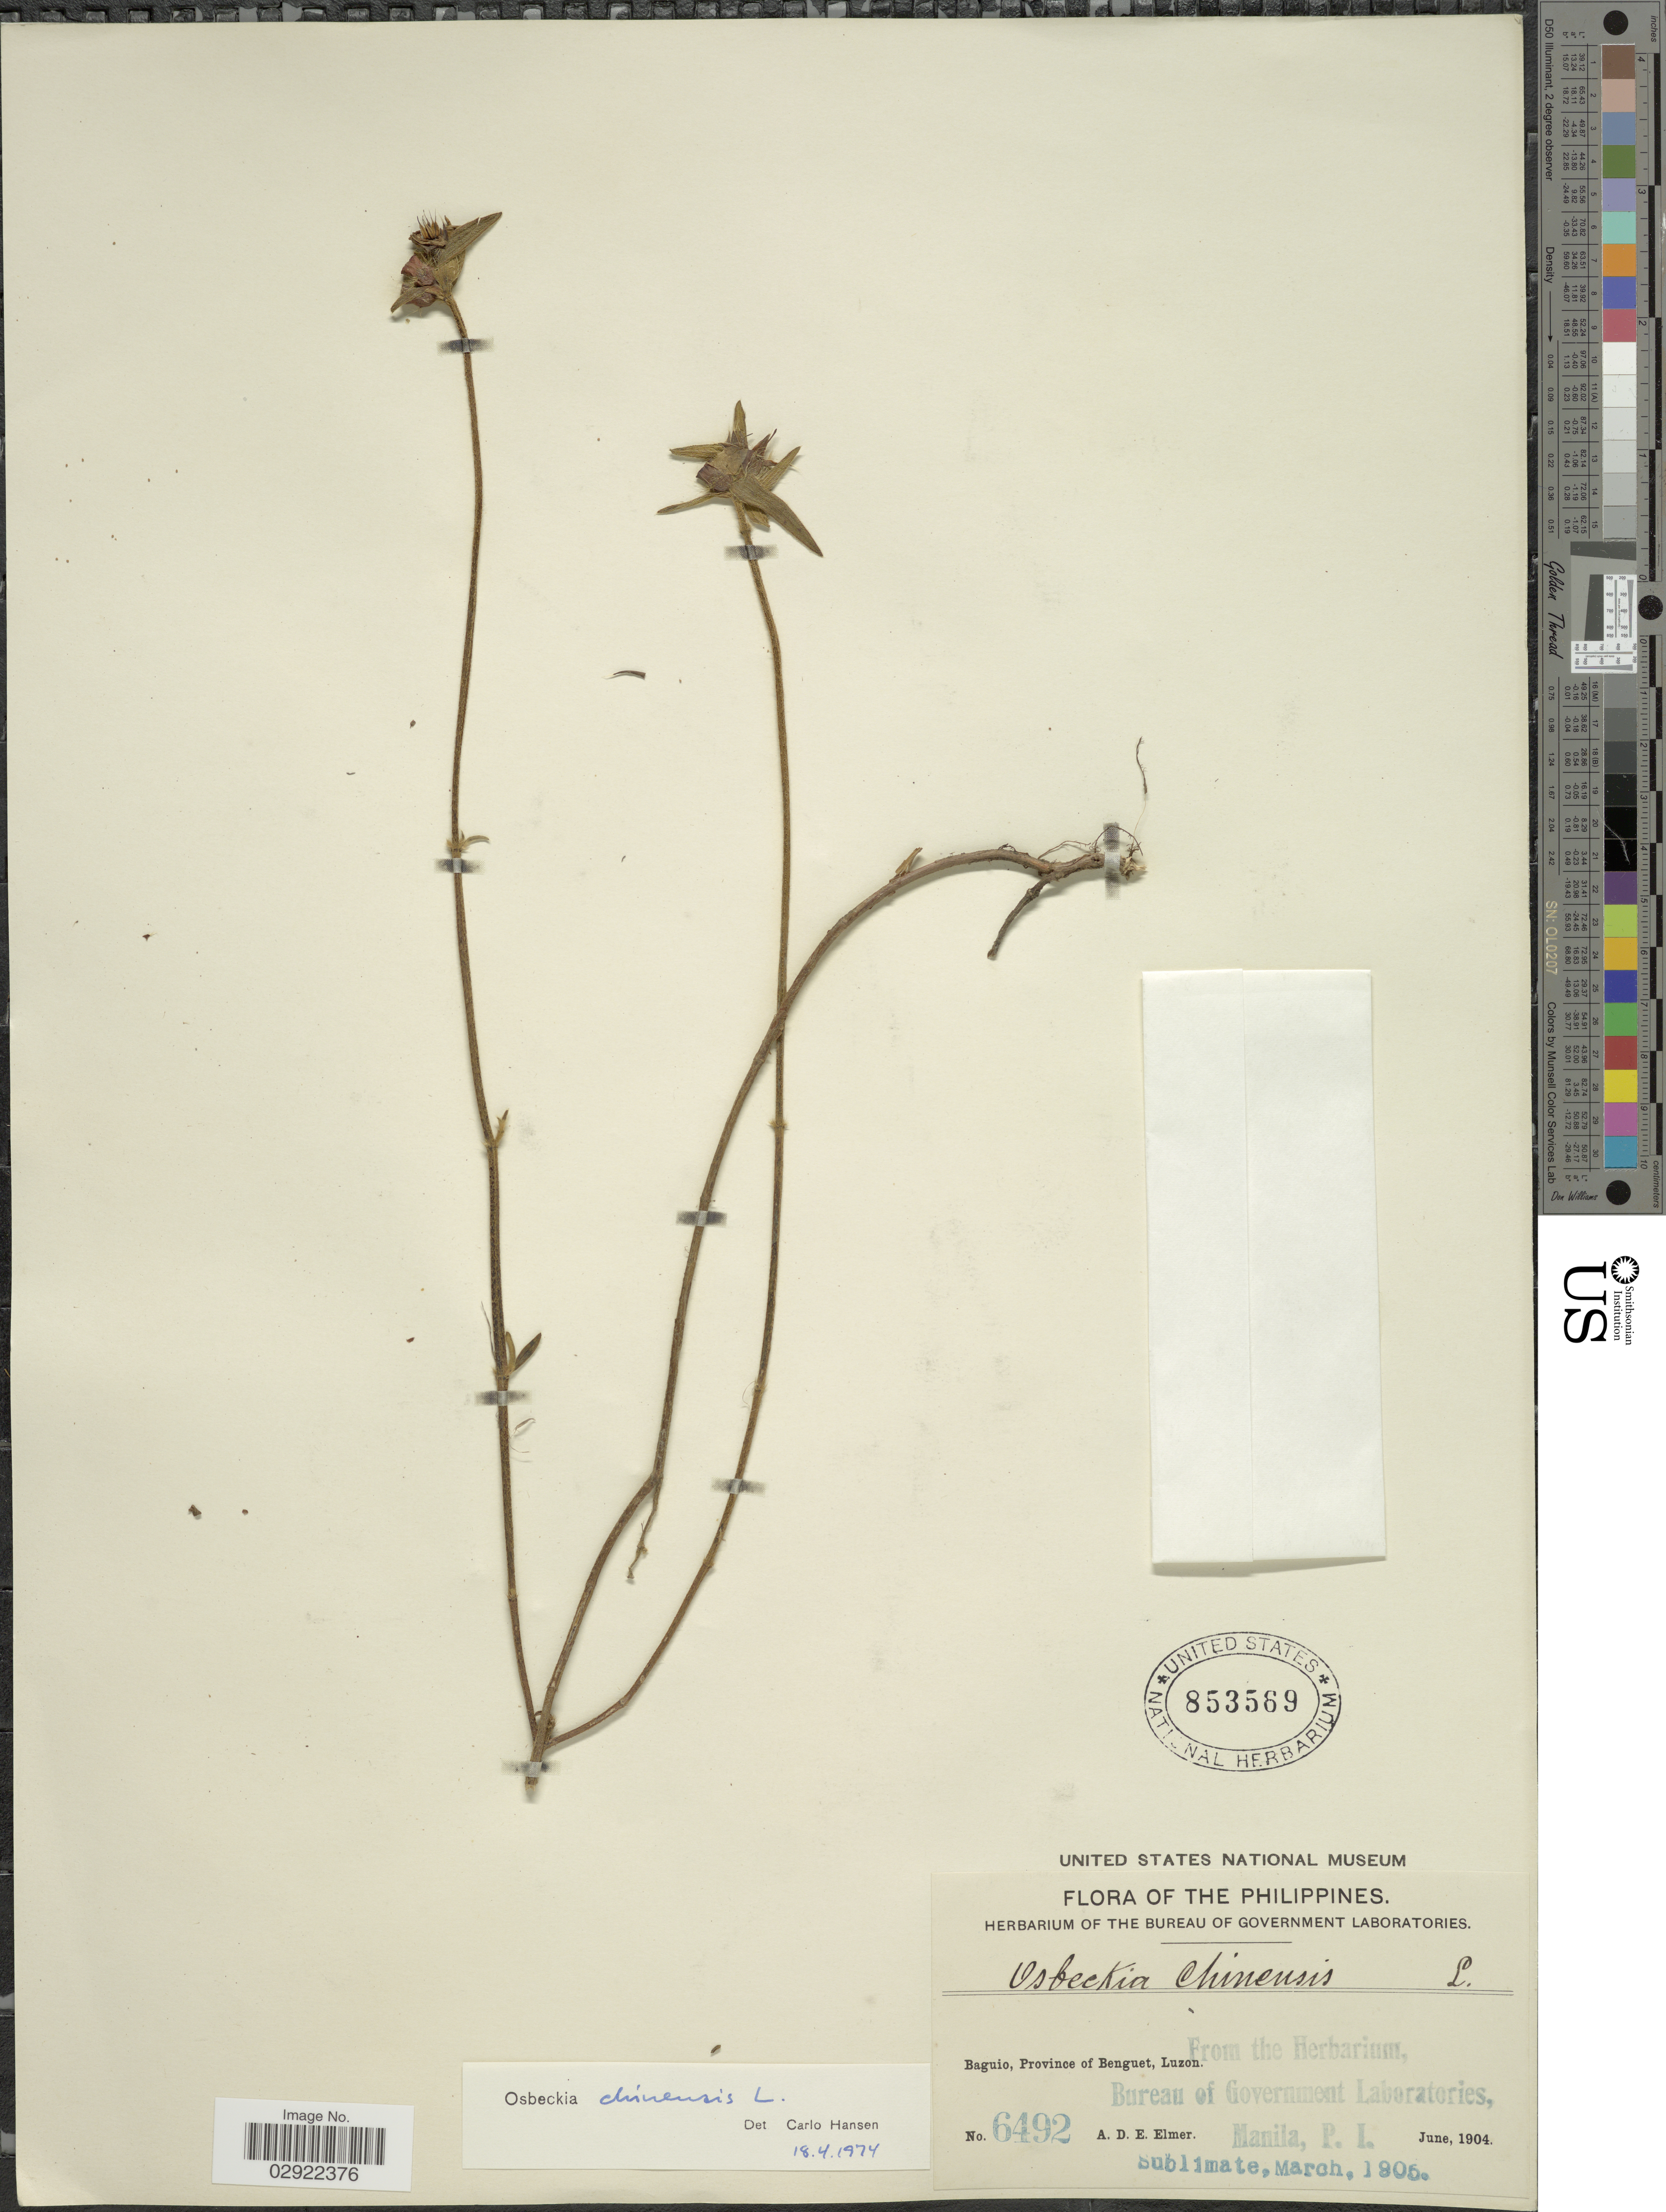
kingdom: Plantae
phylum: Tracheophyta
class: Magnoliopsida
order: Myrtales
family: Melastomataceae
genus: Osbeckia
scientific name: Osbeckia chinensis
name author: L.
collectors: A. D. E. Elmer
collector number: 6492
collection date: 1904-06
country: Philippines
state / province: Cordillera (Administrative Region)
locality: Baguio, Province of Benguet, Luzon.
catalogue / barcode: US 853569